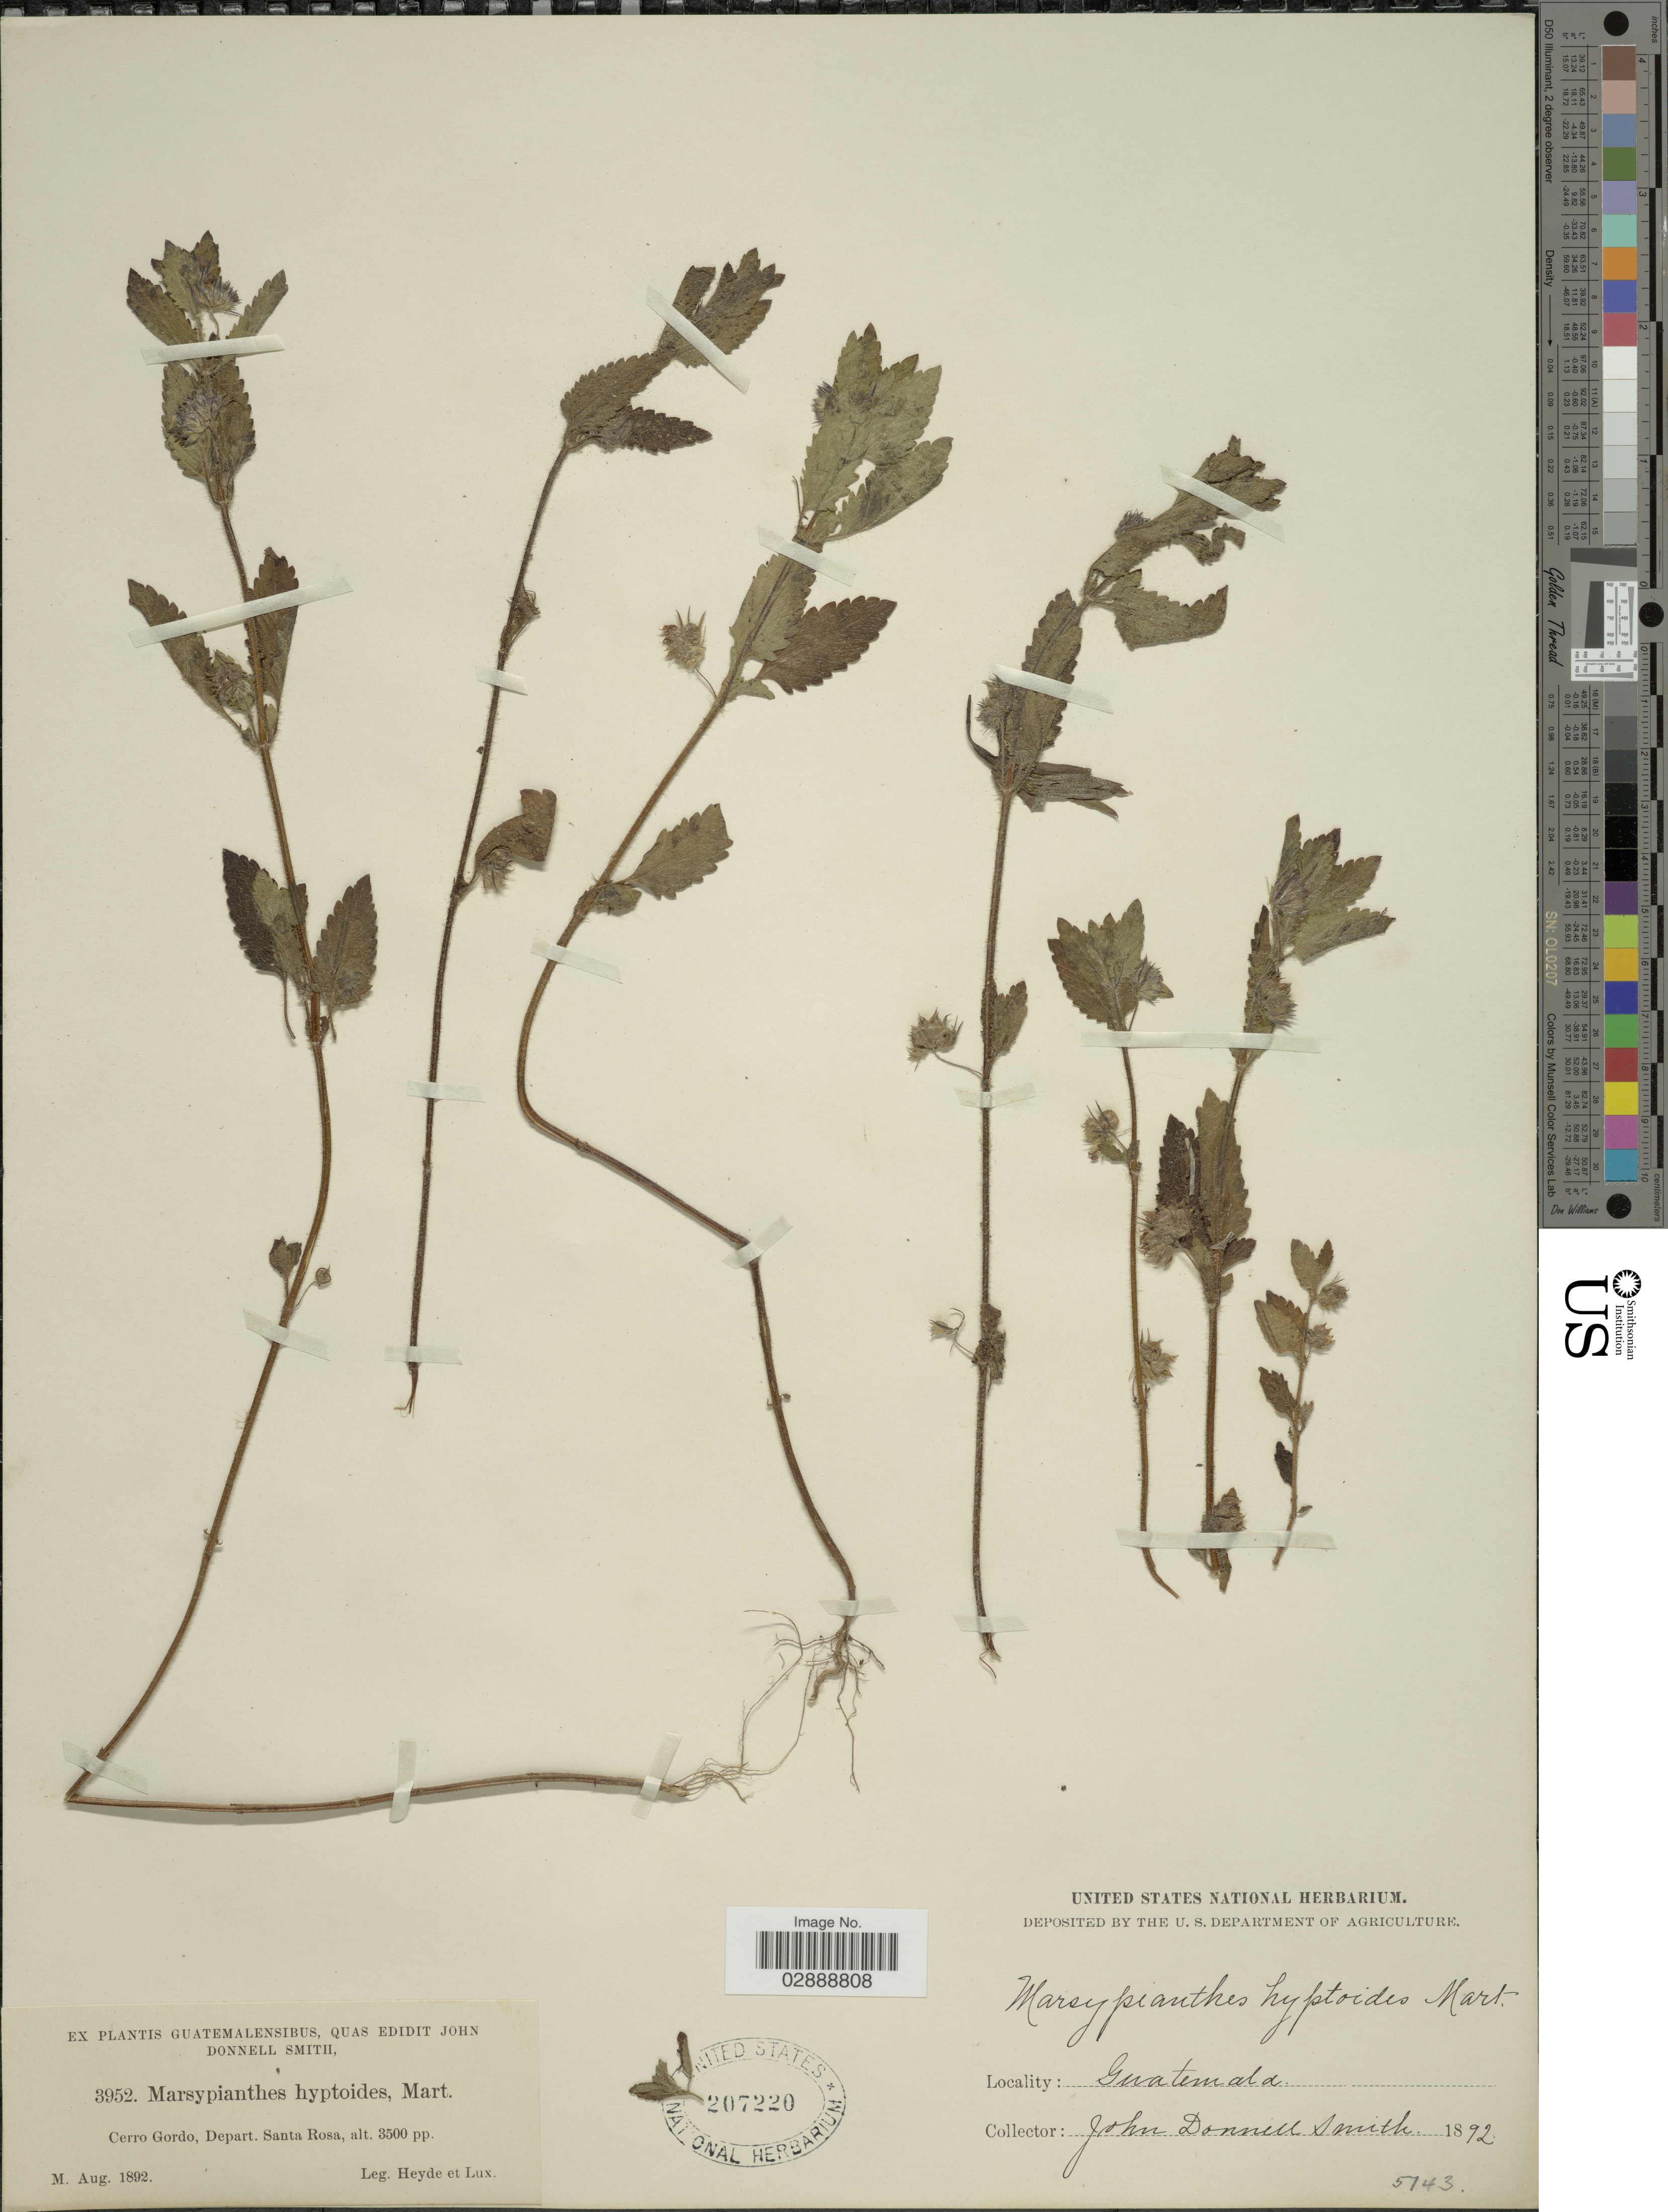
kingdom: Plantae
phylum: Tracheophyta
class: Magnoliopsida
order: Lamiales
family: Lamiaceae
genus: Marsypianthes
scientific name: Marsypianthes chamaedrys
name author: (Vahl) Kuntze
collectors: J. Donnell Smith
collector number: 3952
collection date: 1892-08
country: Guatemala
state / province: Santa Rosa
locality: Cerro Gordo, Depart. Santa Rosa.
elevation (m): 1067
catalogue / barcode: US 207220